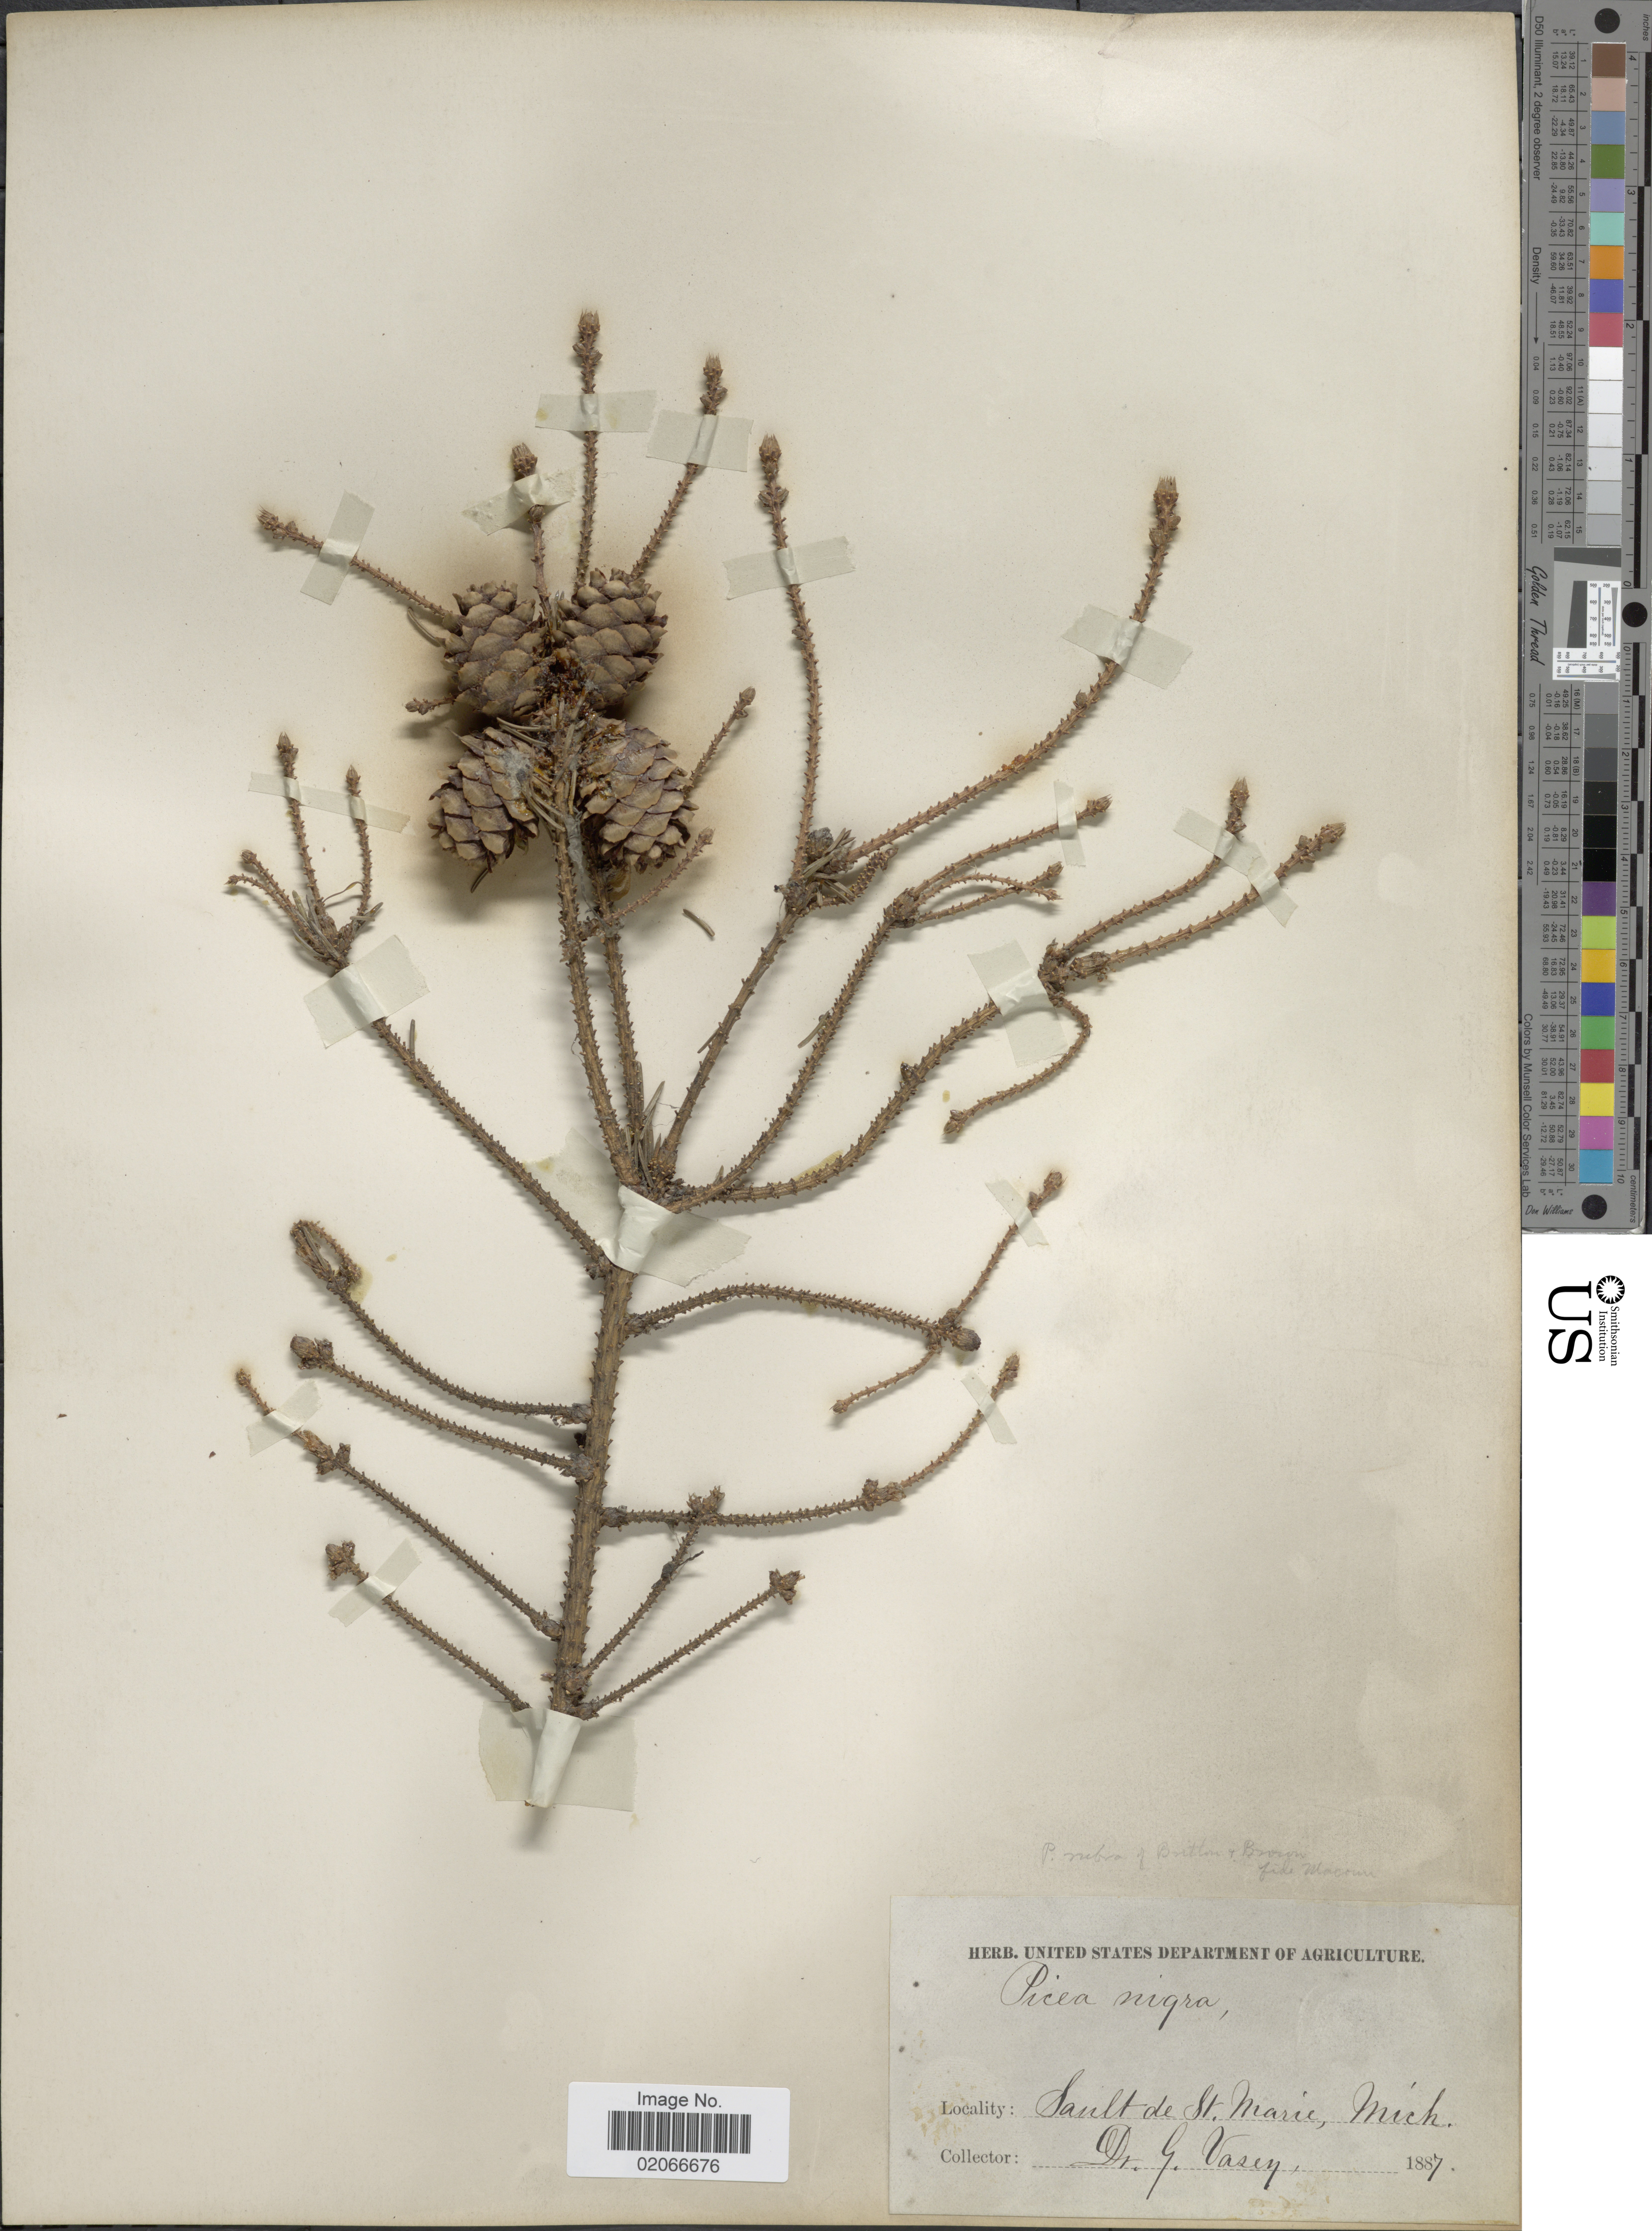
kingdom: Plantae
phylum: Tracheophyta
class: Pinopsida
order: Pinales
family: Pinaceae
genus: Picea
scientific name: Picea mariana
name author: (Mill.) Britton, Stearns & Poggenb.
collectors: G. Vasey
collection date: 1887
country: United States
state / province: Michigan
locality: Sault de St. Marie